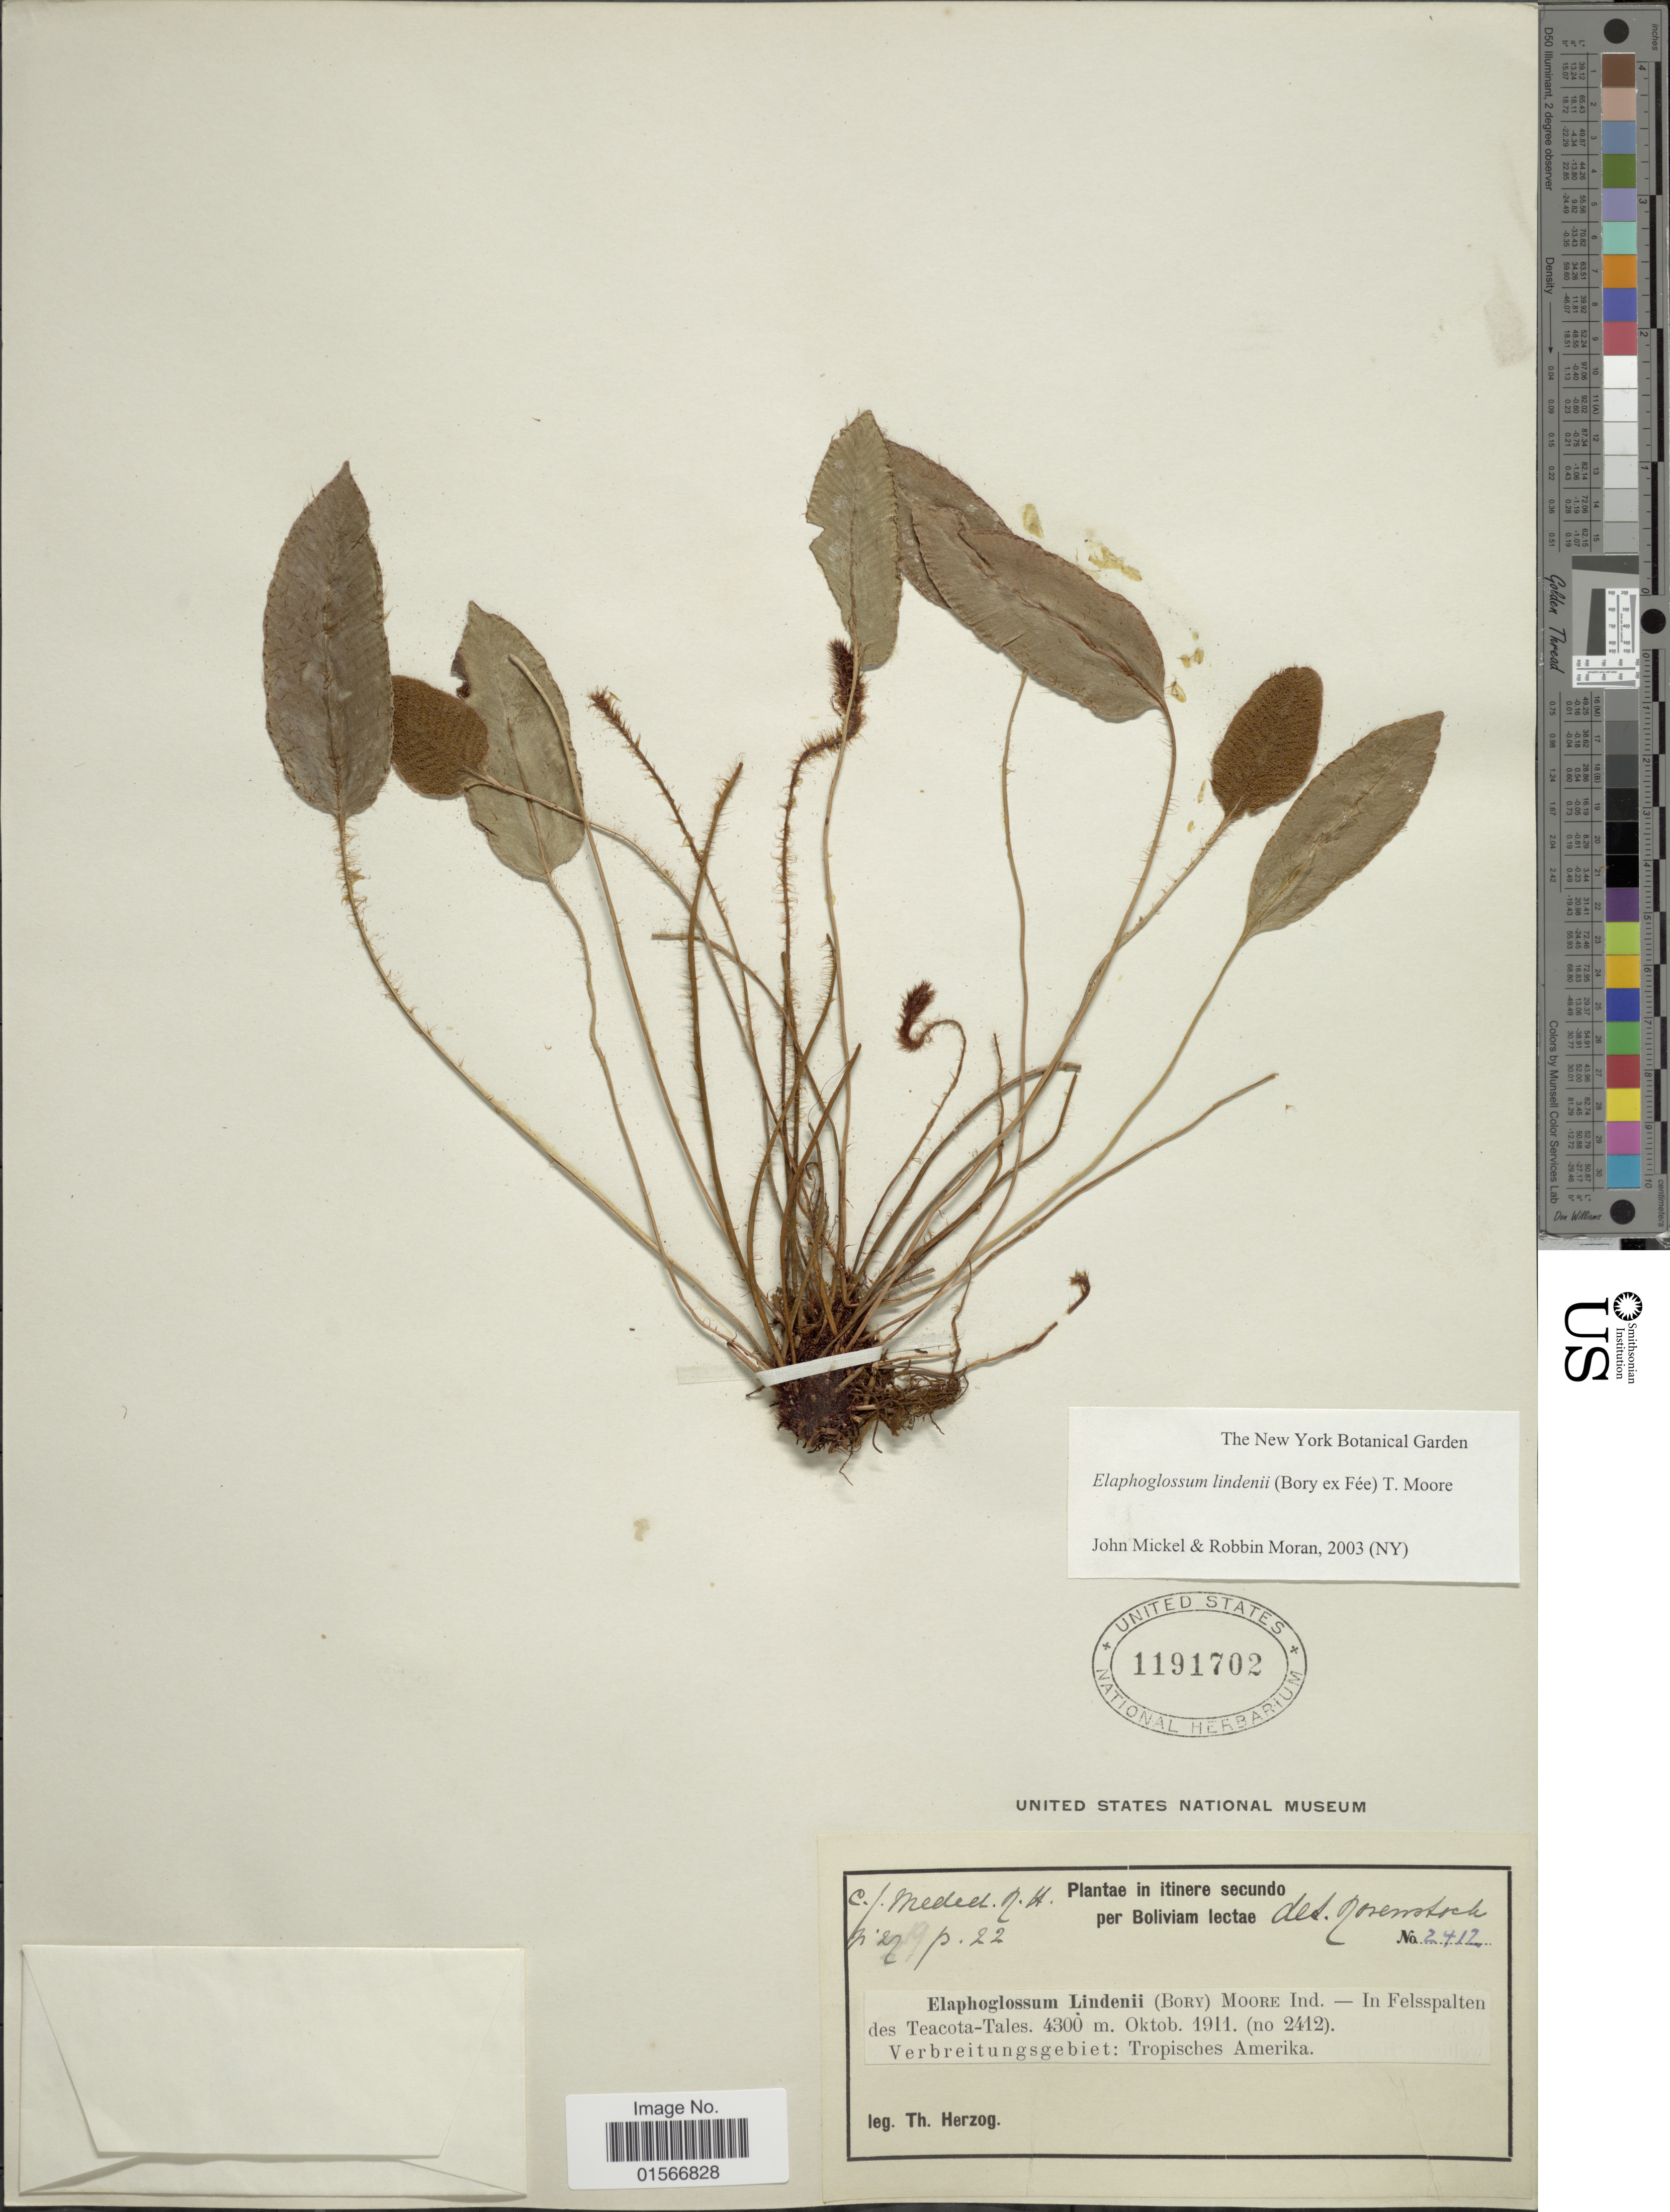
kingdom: Plantae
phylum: Tracheophyta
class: Polypodiopsida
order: Polypodiales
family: Dryopteridaceae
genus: Elaphoglossum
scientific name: Elaphoglossum lindenii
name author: (Bory ex Fée) T. Moore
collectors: T. Herzog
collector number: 2412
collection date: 1911-11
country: Bolivia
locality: In Felsspalten des Teacota-Tales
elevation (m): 4300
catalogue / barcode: US 1191702